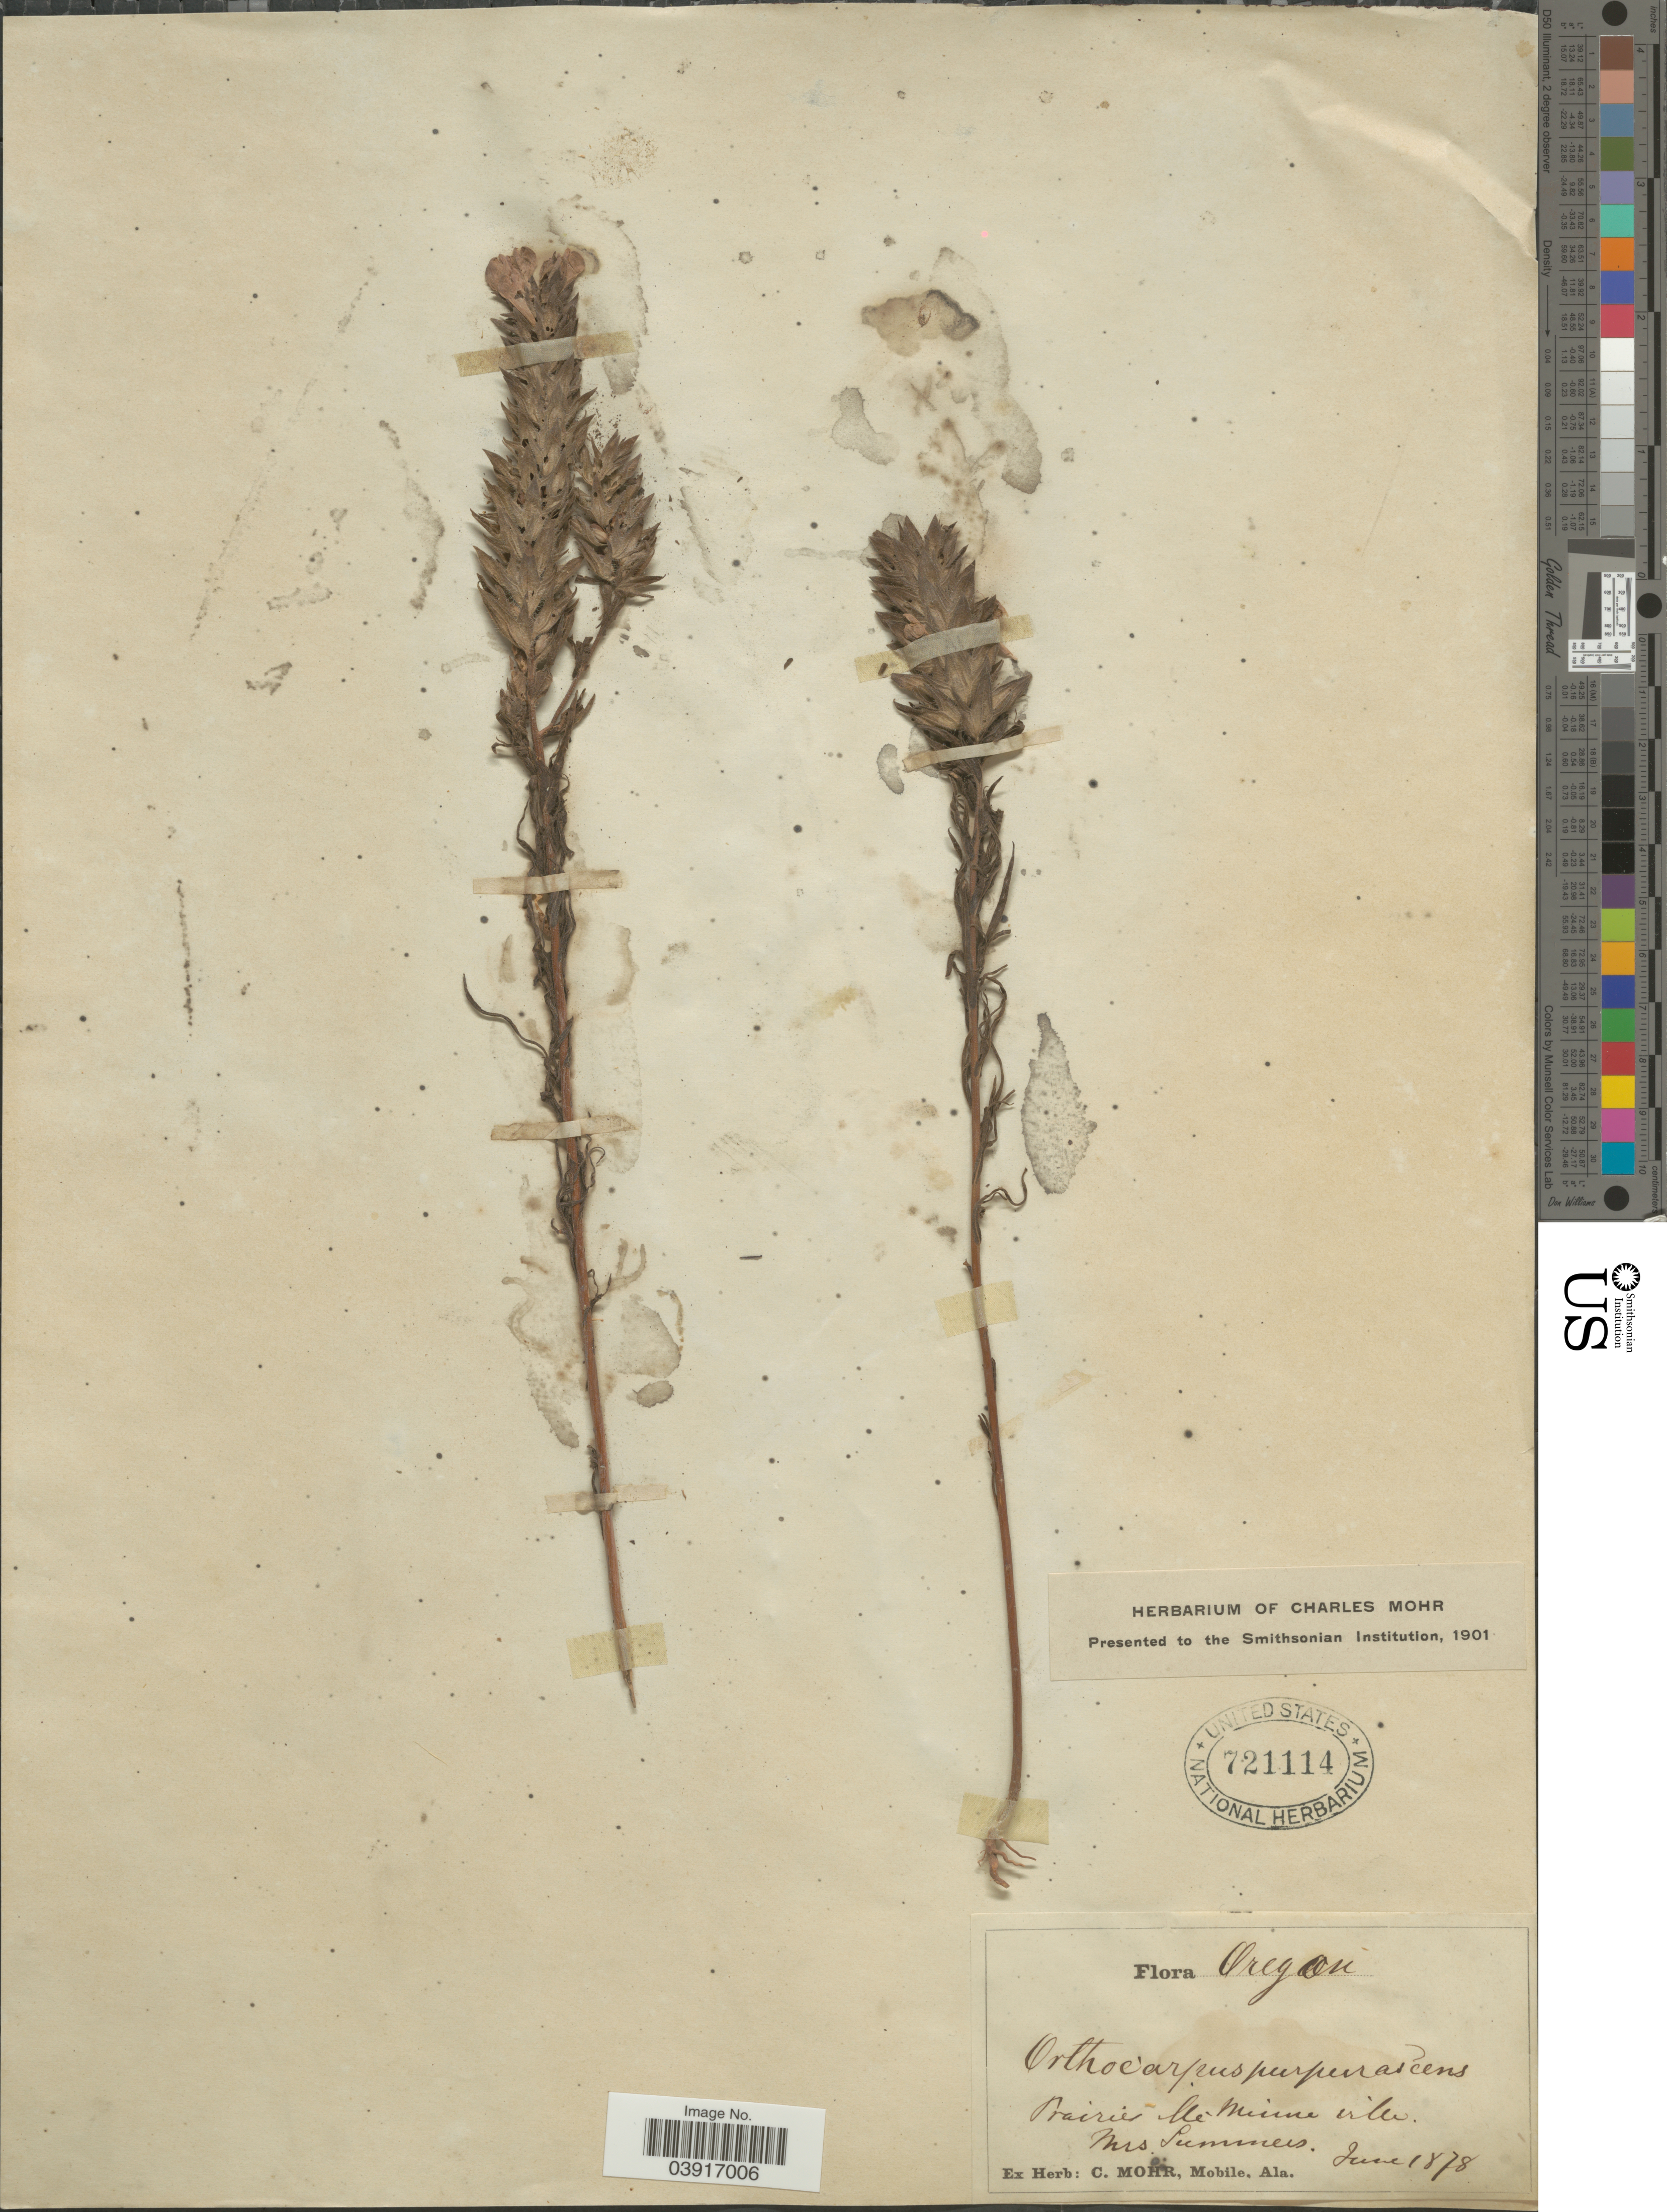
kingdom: Plantae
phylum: Tracheophyta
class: Magnoliopsida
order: Lamiales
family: Orobanchaceae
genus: Orthocarpus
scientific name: Orthocarpus bracteosus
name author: Benth.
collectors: Summers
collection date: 1878-06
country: United States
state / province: Oregon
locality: Prairie McMinneville.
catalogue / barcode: US 721114